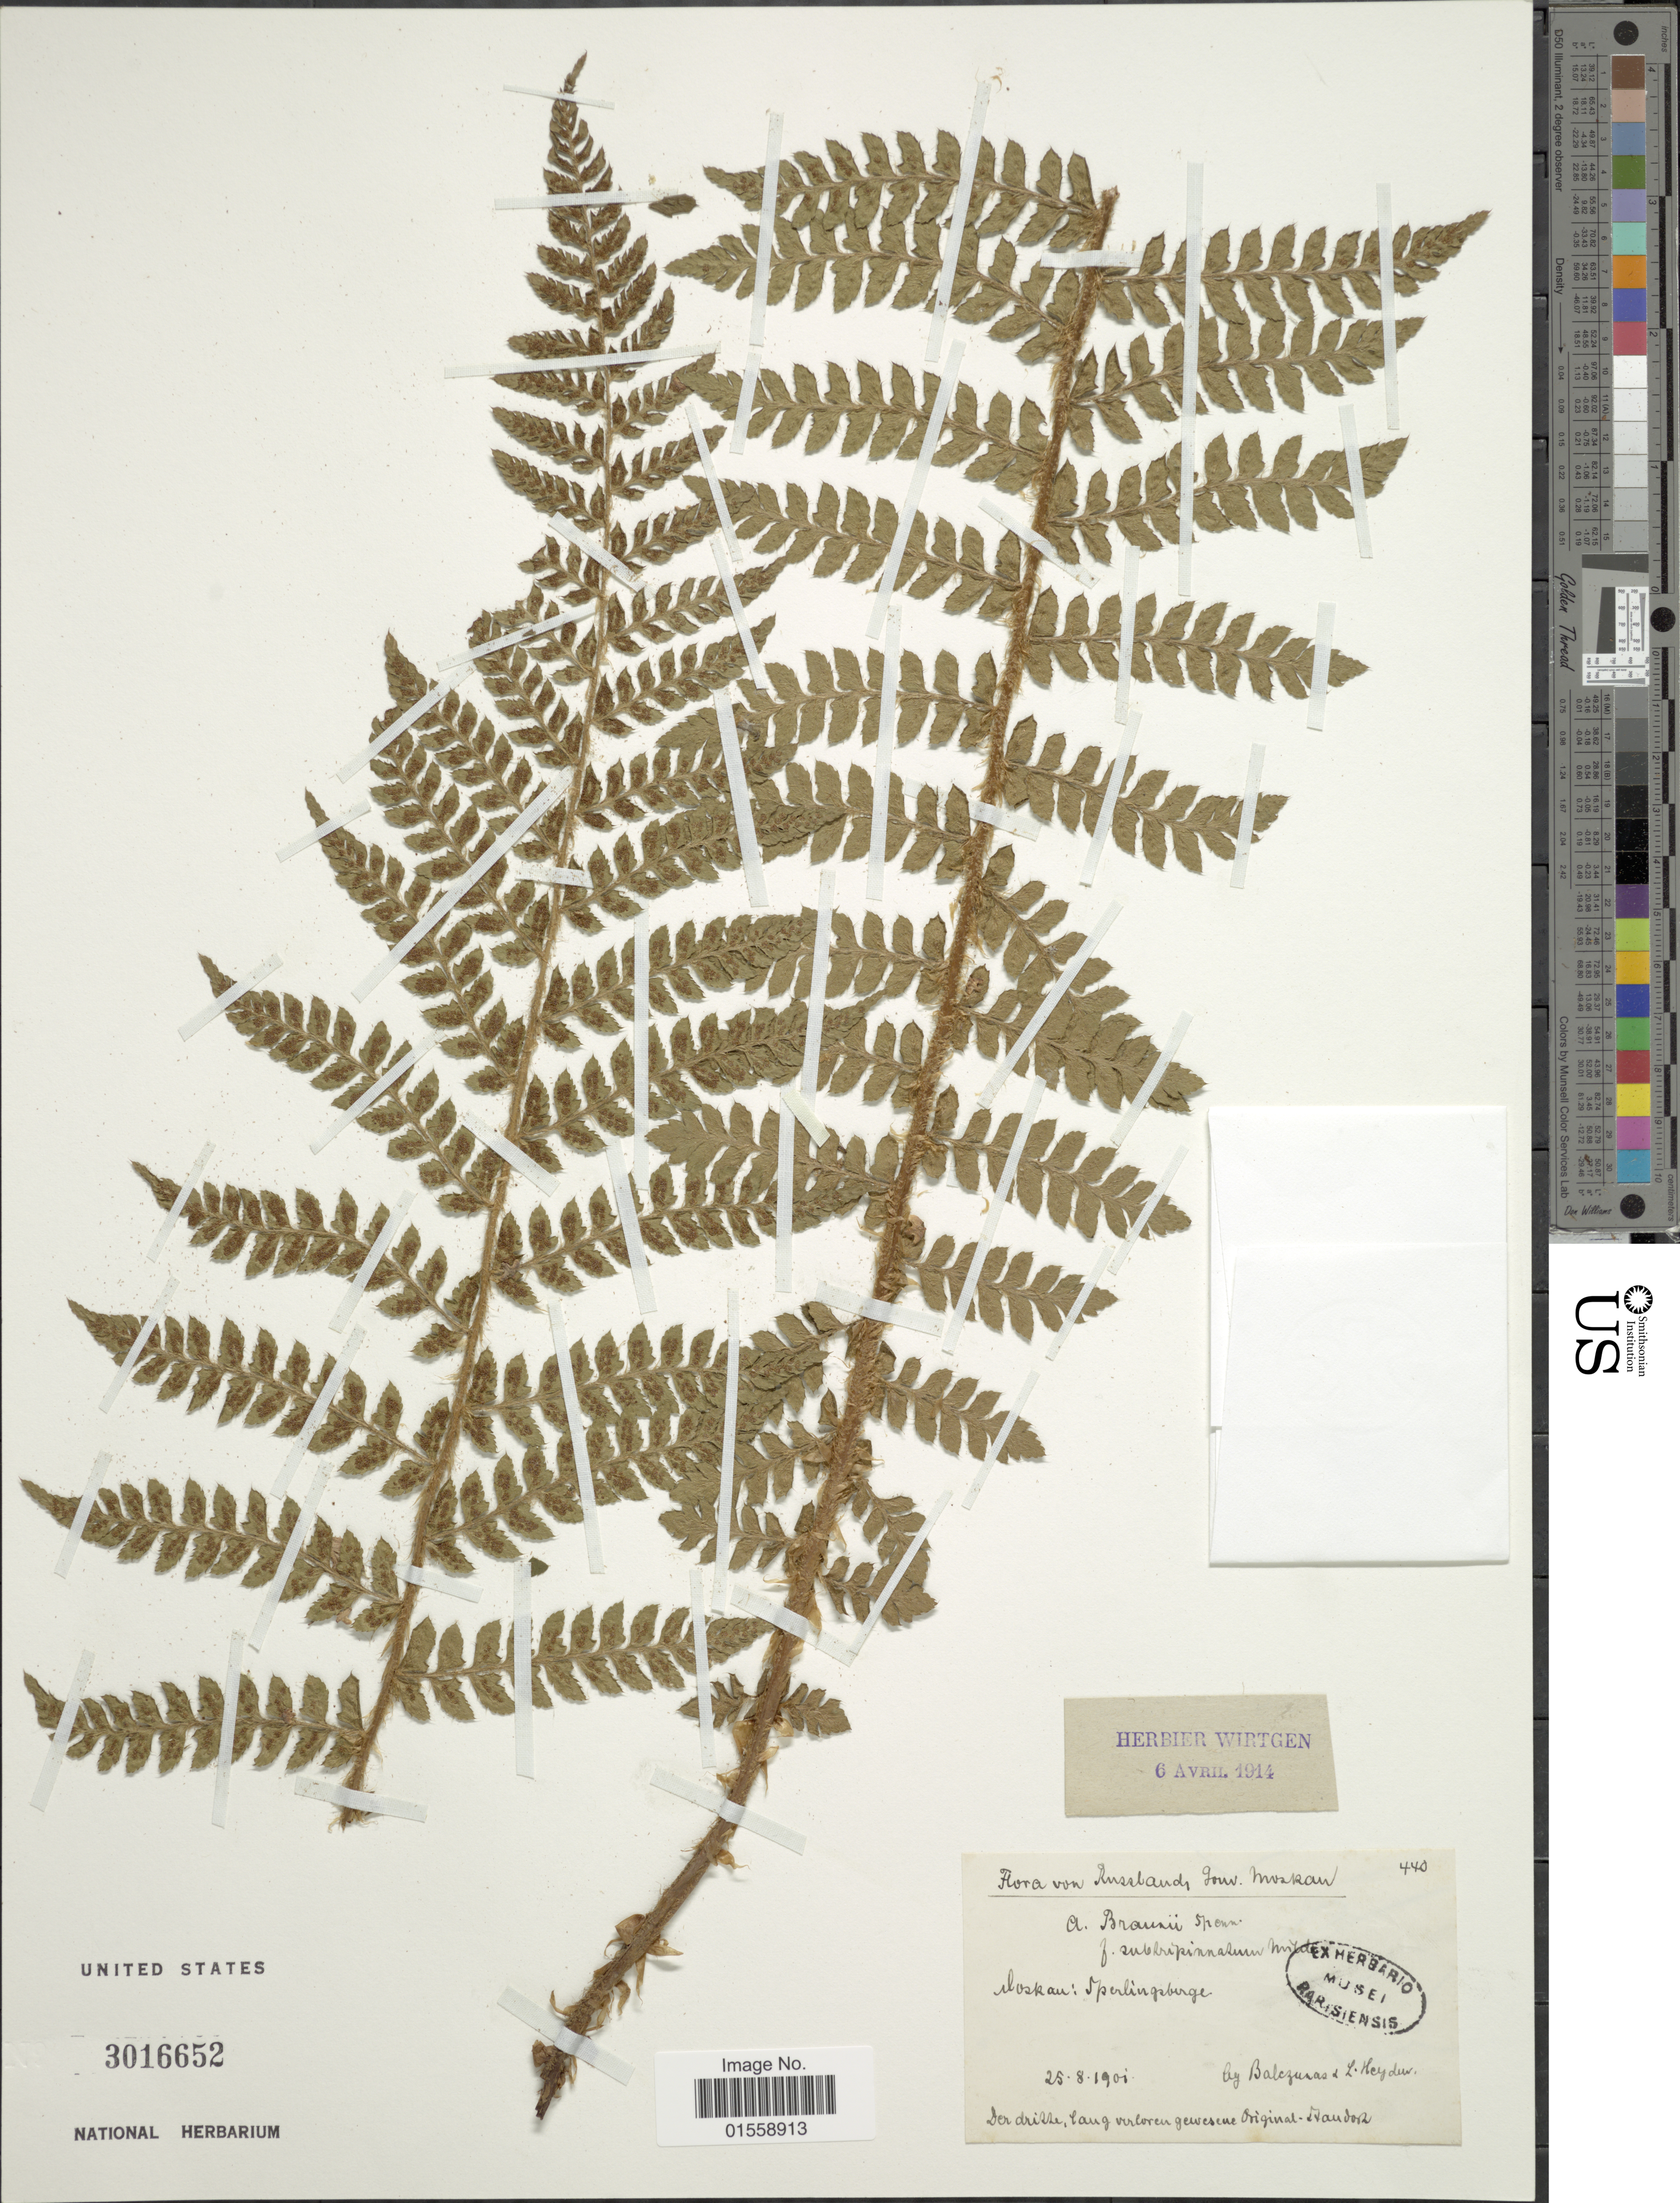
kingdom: Plantae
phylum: Tracheophyta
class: Polypodiopsida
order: Polypodiales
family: Dryopteridaceae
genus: Polystichum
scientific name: Polystichum braunii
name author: (Spenn.) Fée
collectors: Balczuras & L. Heydur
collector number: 440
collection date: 1901-08-25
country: Russian Federation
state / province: Moscow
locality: Moskau: Sperlingsberge. (Moscow: Vorobyevy Gory)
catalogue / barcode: US 3016652